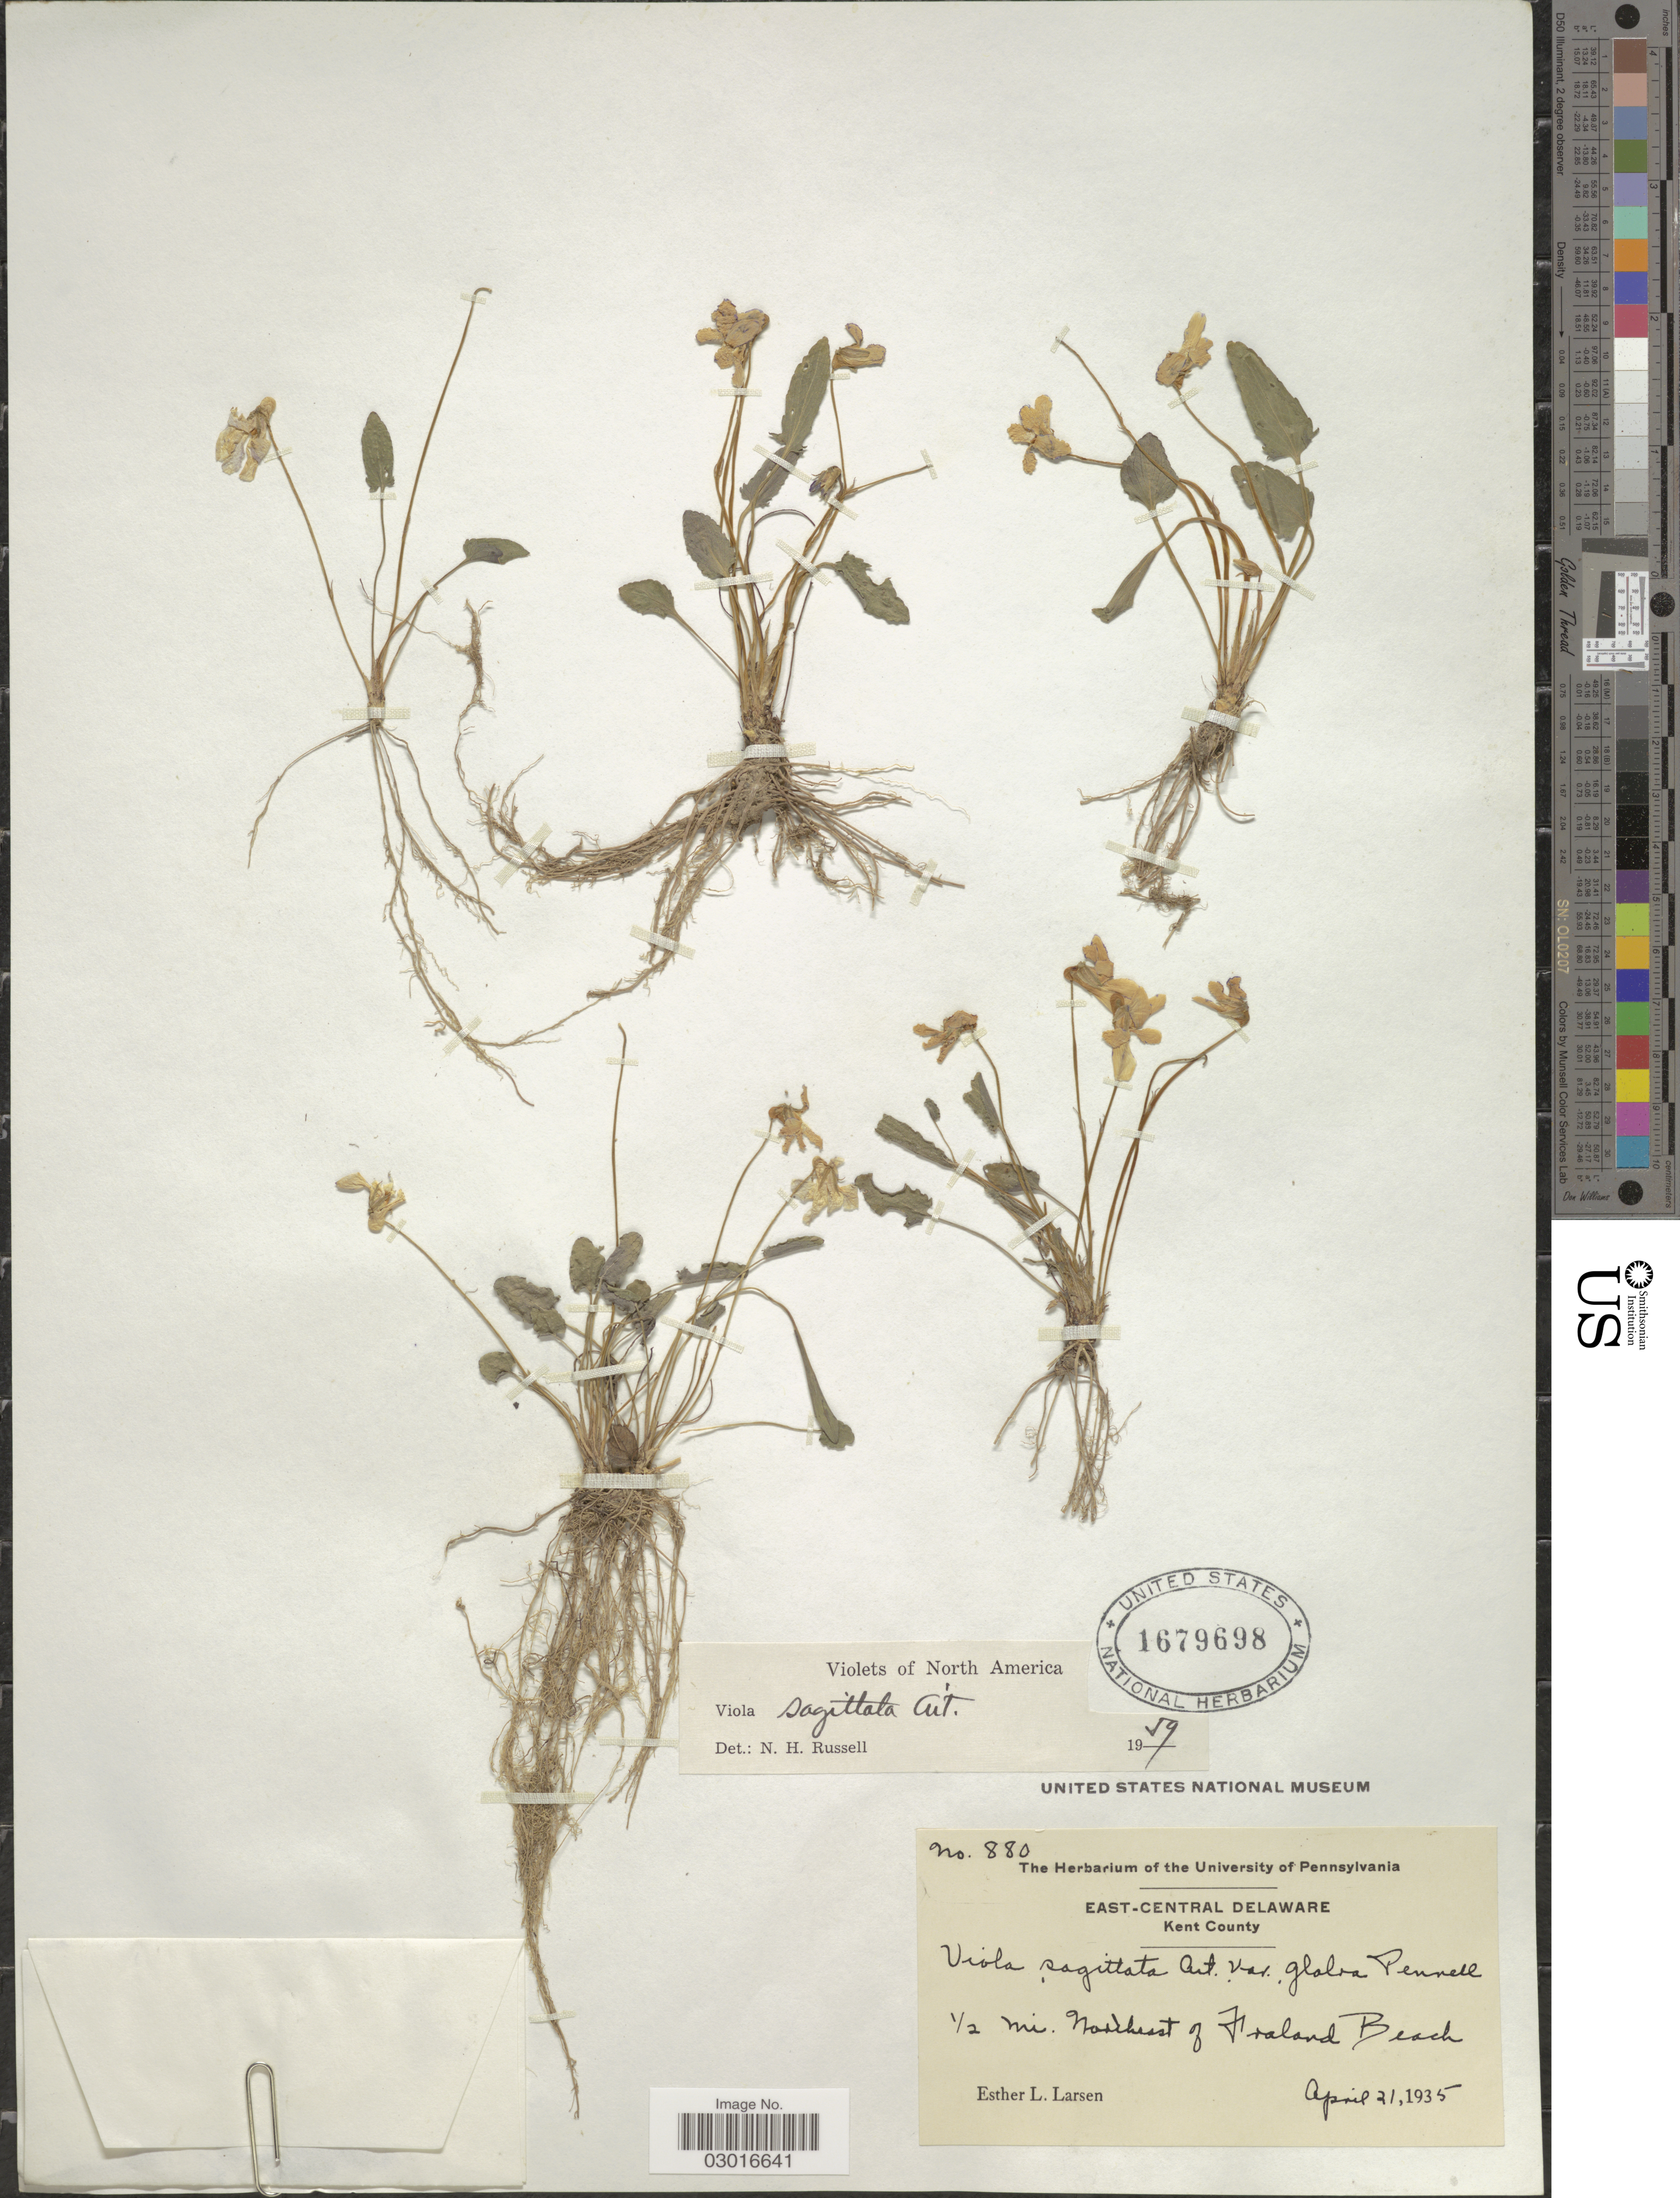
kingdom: Plantae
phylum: Tracheophyta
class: Magnoliopsida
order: Malpighiales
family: Violaceae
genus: Viola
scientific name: Viola sagittata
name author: Aiton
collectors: E. L. Larsen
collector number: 880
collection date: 1935-04-21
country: United States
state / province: Delaware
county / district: Kent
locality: East-Central Delaware. Kent County. ½ mi. Northeast of Fraland Beach.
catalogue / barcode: US 1679698